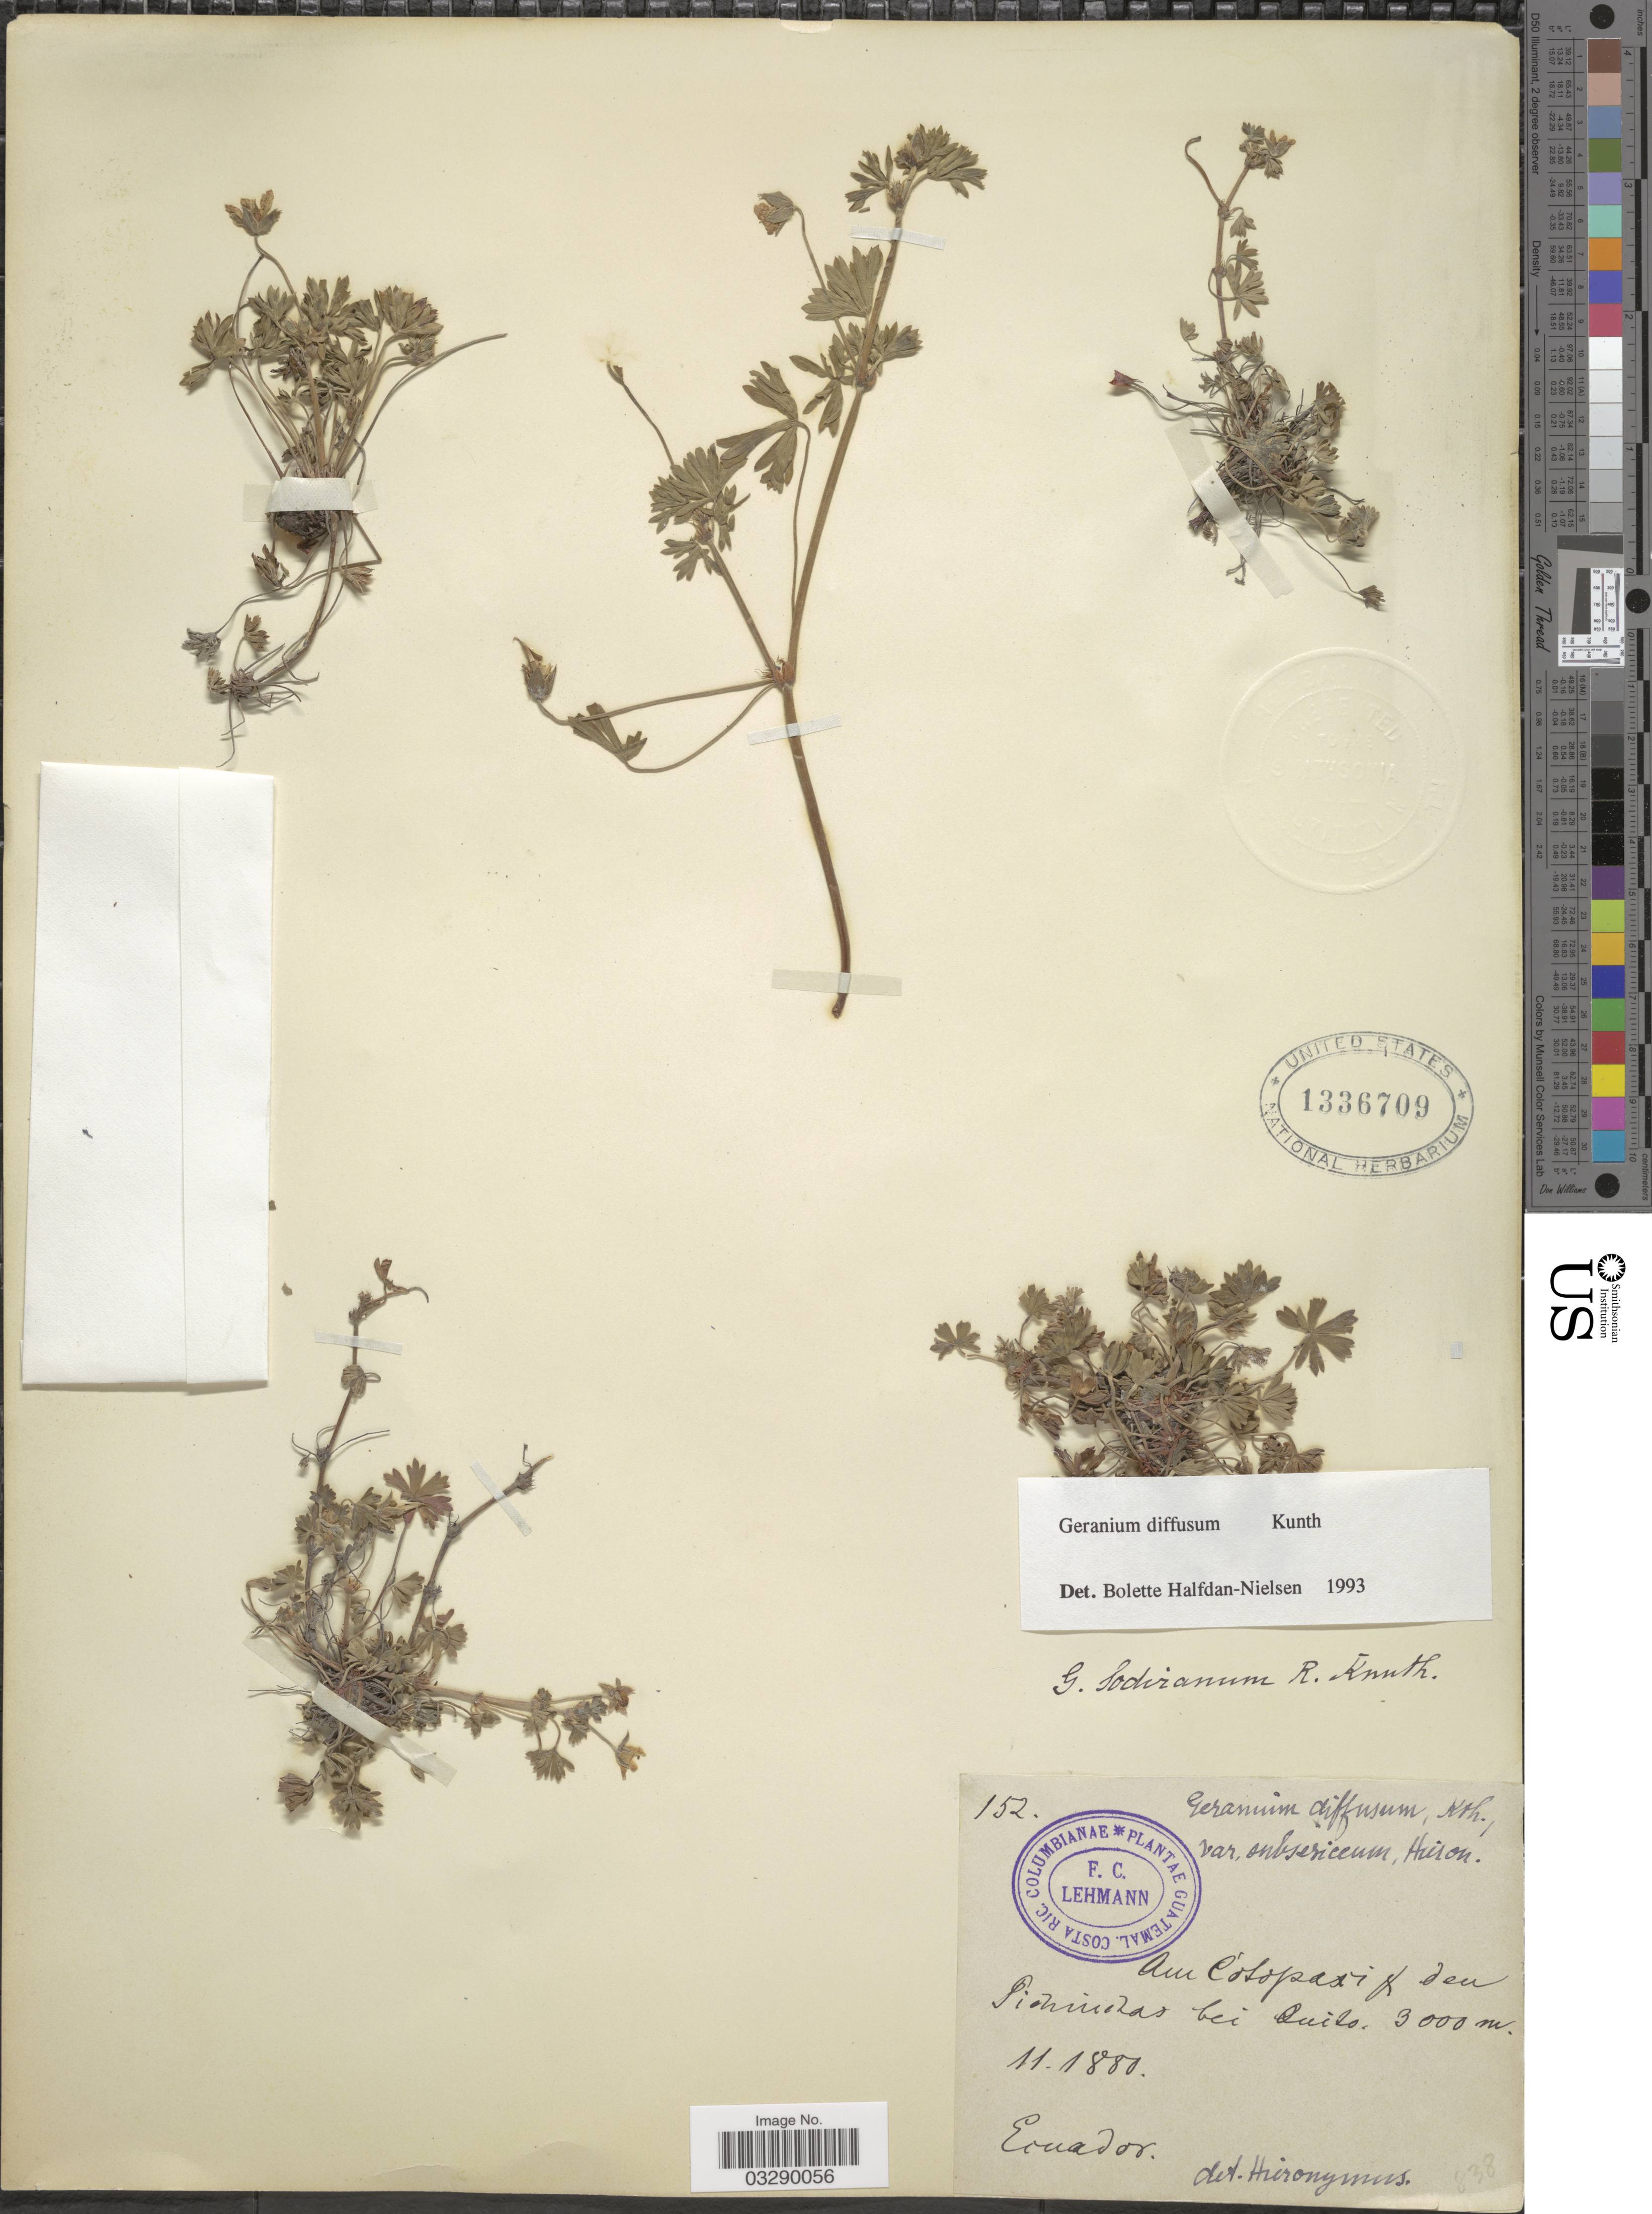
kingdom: Plantae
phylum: Tracheophyta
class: Magnoliopsida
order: Geraniales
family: Geraniaceae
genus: Geranium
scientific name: Geranium diffusum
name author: Kunth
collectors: F. C. Lehmann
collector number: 152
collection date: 1880-11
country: Ecuador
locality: Am Cotopaxi & den Pichinchas bei Quito.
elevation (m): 3000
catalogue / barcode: US 1336709